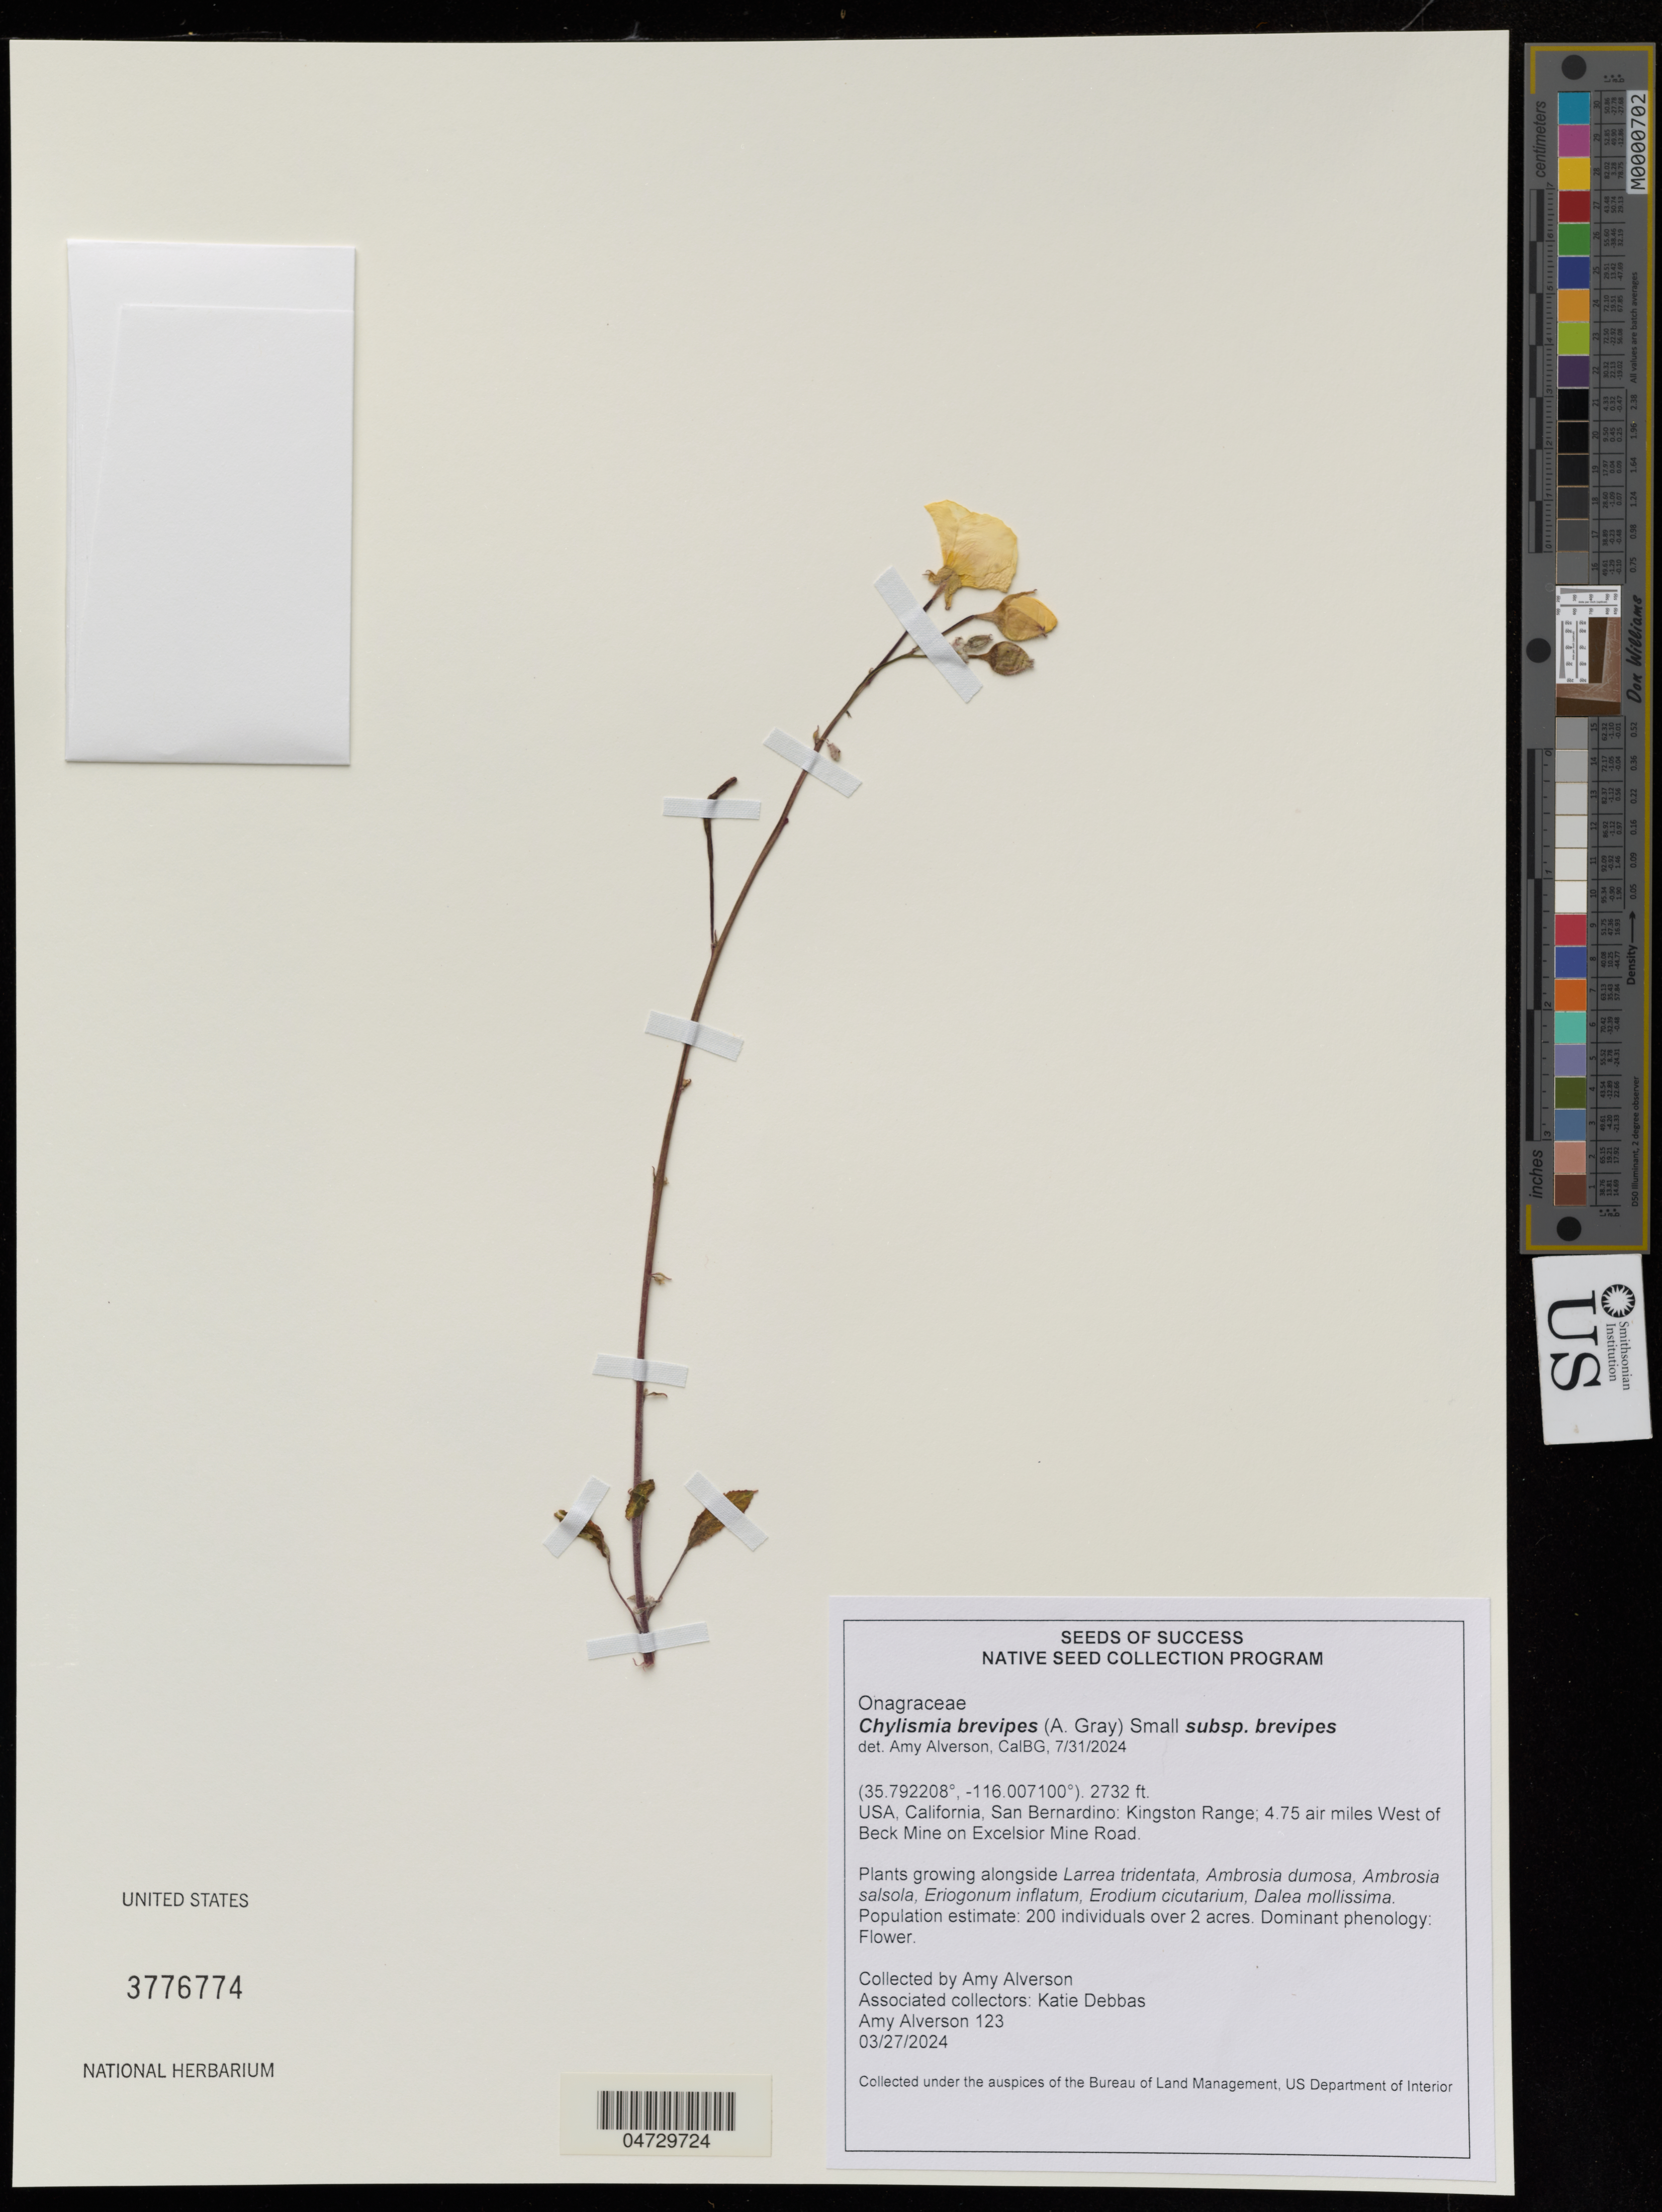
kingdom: Plantae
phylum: Tracheophyta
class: Magnoliopsida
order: Myrtales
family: Onagraceae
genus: Chylismia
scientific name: Chylismia brevipes subsp. brevipes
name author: (A. Gray) Small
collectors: A. Alverson & K. Debbas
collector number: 123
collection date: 2024-03-27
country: United States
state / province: California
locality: San Bernardino: Kingston Range; 4.75 air miles West of Beck Mine on Excelsior Mine Road.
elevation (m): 833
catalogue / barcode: US 3776774